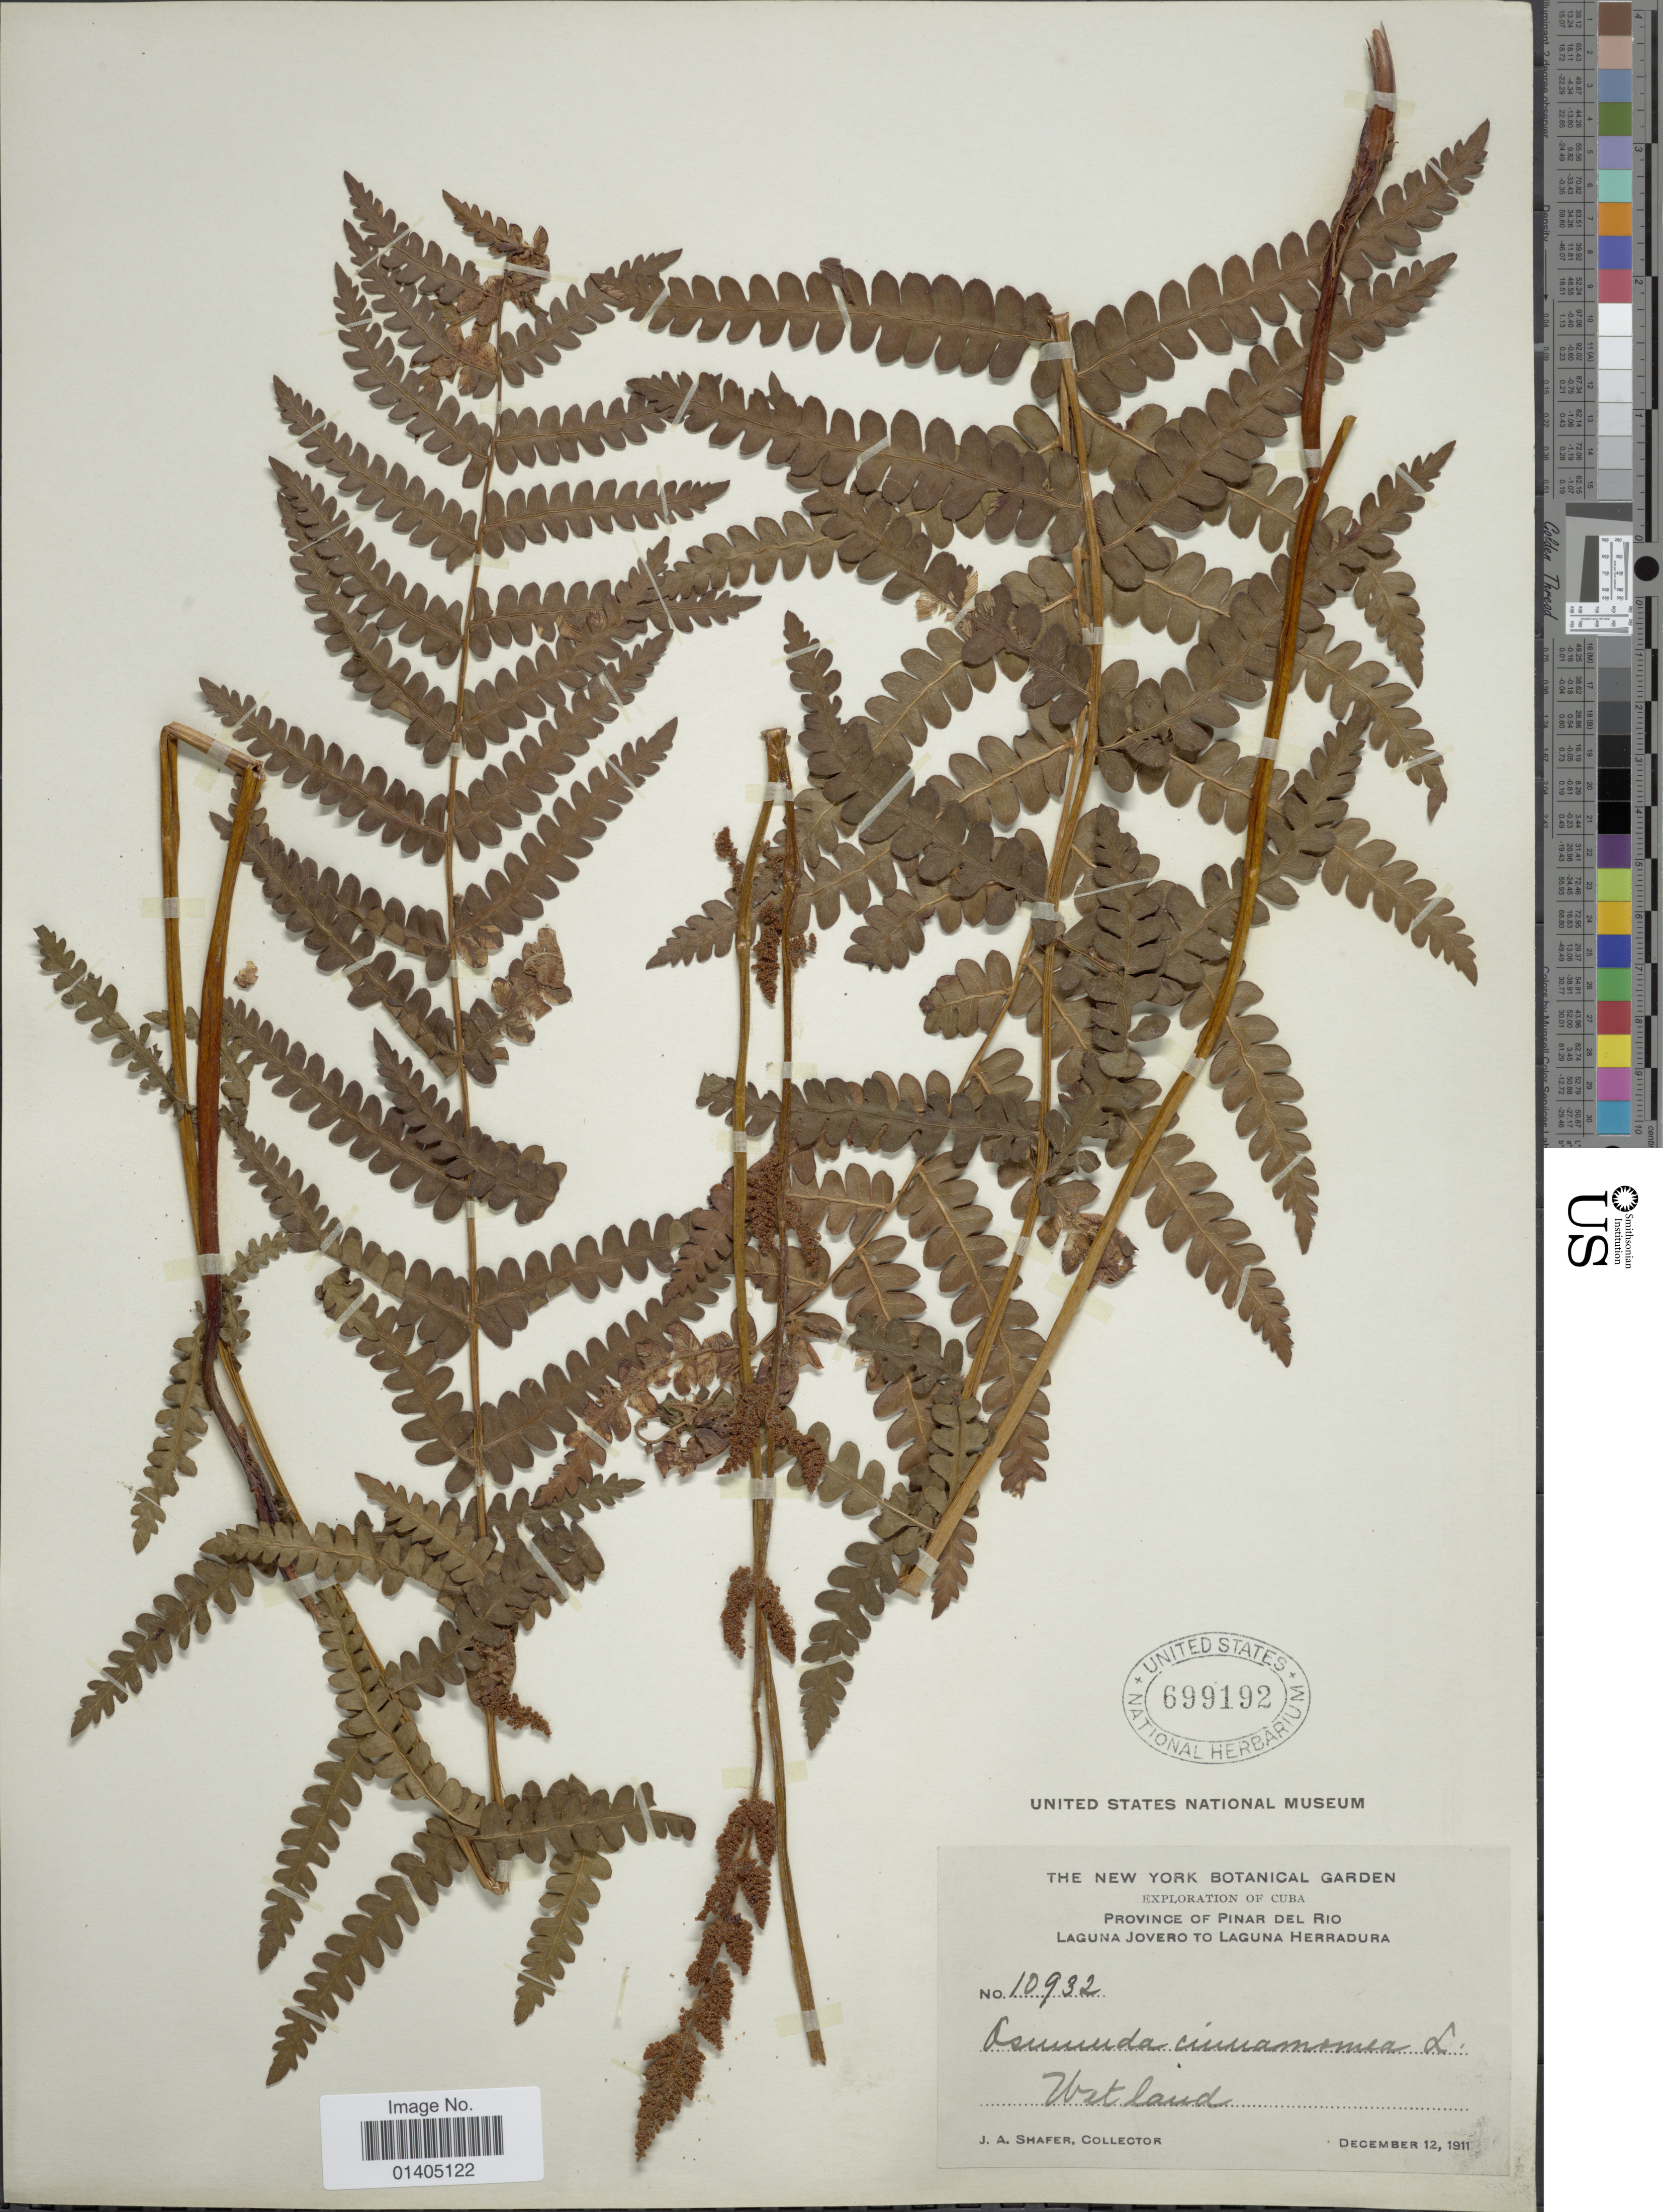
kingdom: Plantae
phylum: Tracheophyta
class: Polypodiopsida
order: Osmundales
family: Osmundaceae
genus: Osmundastrum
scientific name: Osmundastrum cinnamomeum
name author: (L.) C. Presl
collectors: J. A. Shafer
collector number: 10932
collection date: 1911-12-12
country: Cuba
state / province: Pinar del Río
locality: Laguna Jovero to Laguna Herradura, Wet land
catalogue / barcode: US 699192